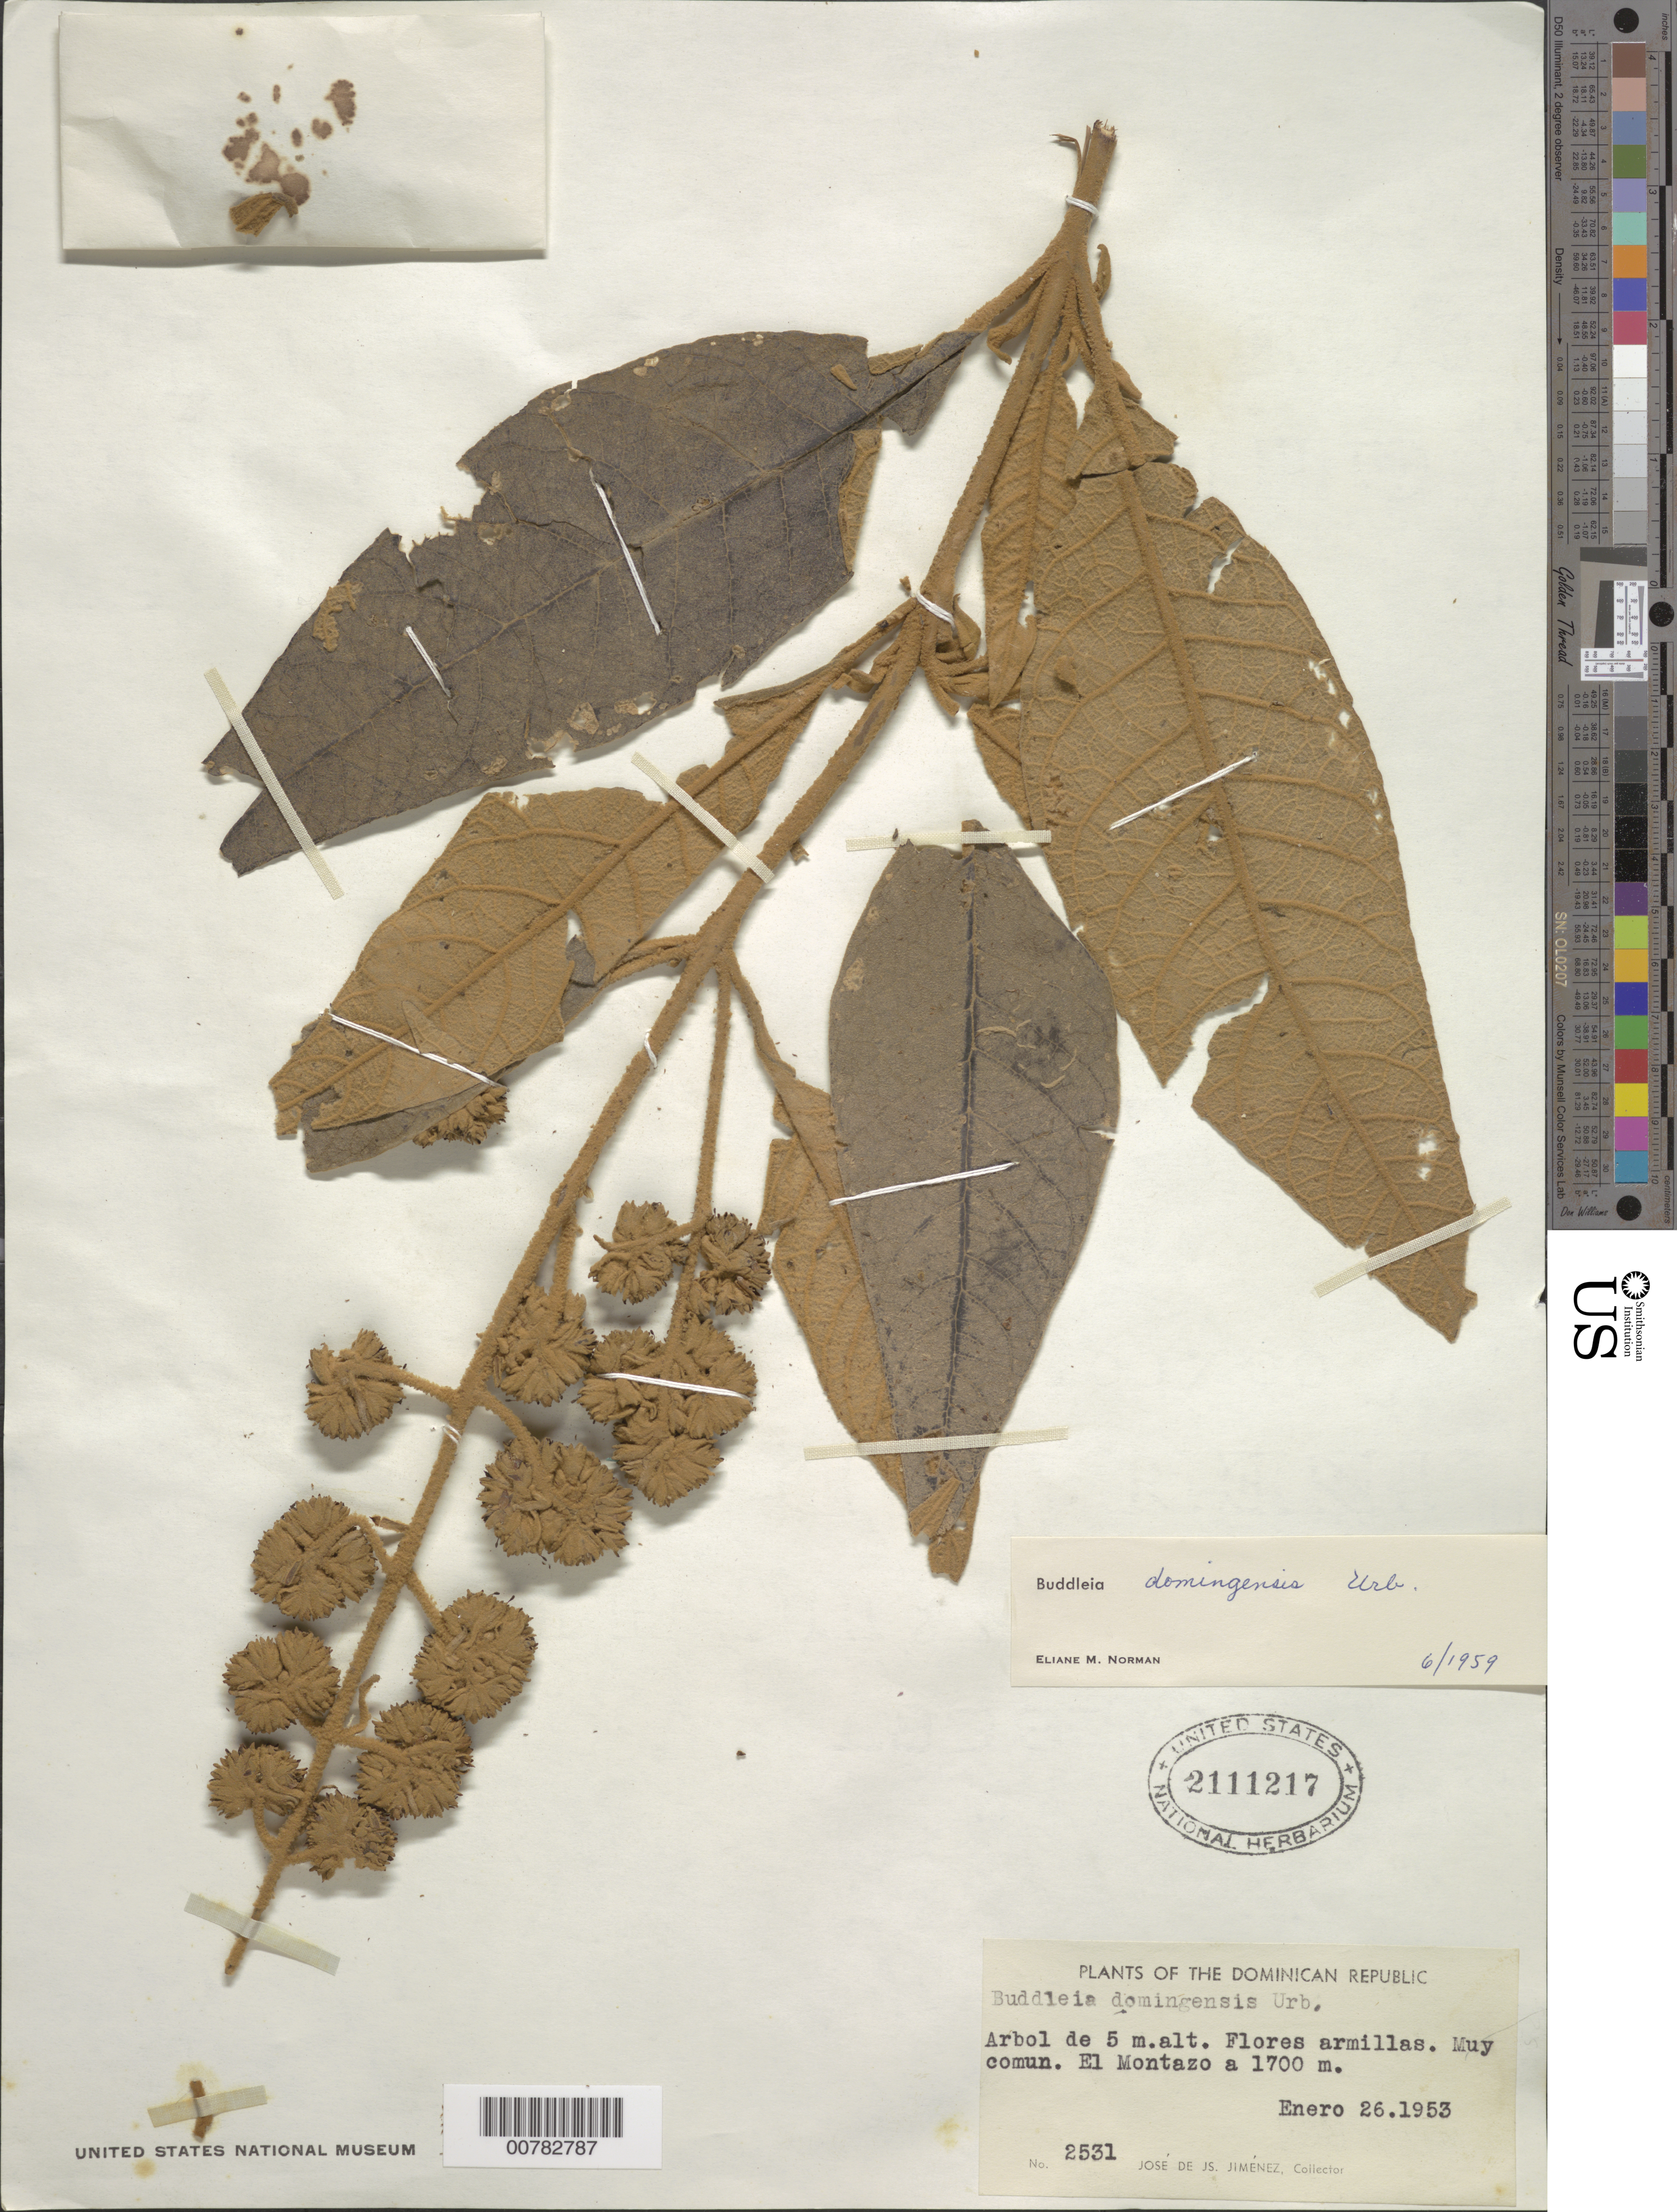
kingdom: Plantae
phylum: Tracheophyta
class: Magnoliopsida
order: Lamiales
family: Scrophulariaceae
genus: Buddleja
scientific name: Buddleja domingensis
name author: Urb.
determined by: Norman, E. M.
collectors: J. J. Jiménez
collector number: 2531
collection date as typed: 26 Jan 1953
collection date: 1953-01-26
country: Dominican Republic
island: Hispaniola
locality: El Montazo.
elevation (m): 1700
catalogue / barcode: US 2111217